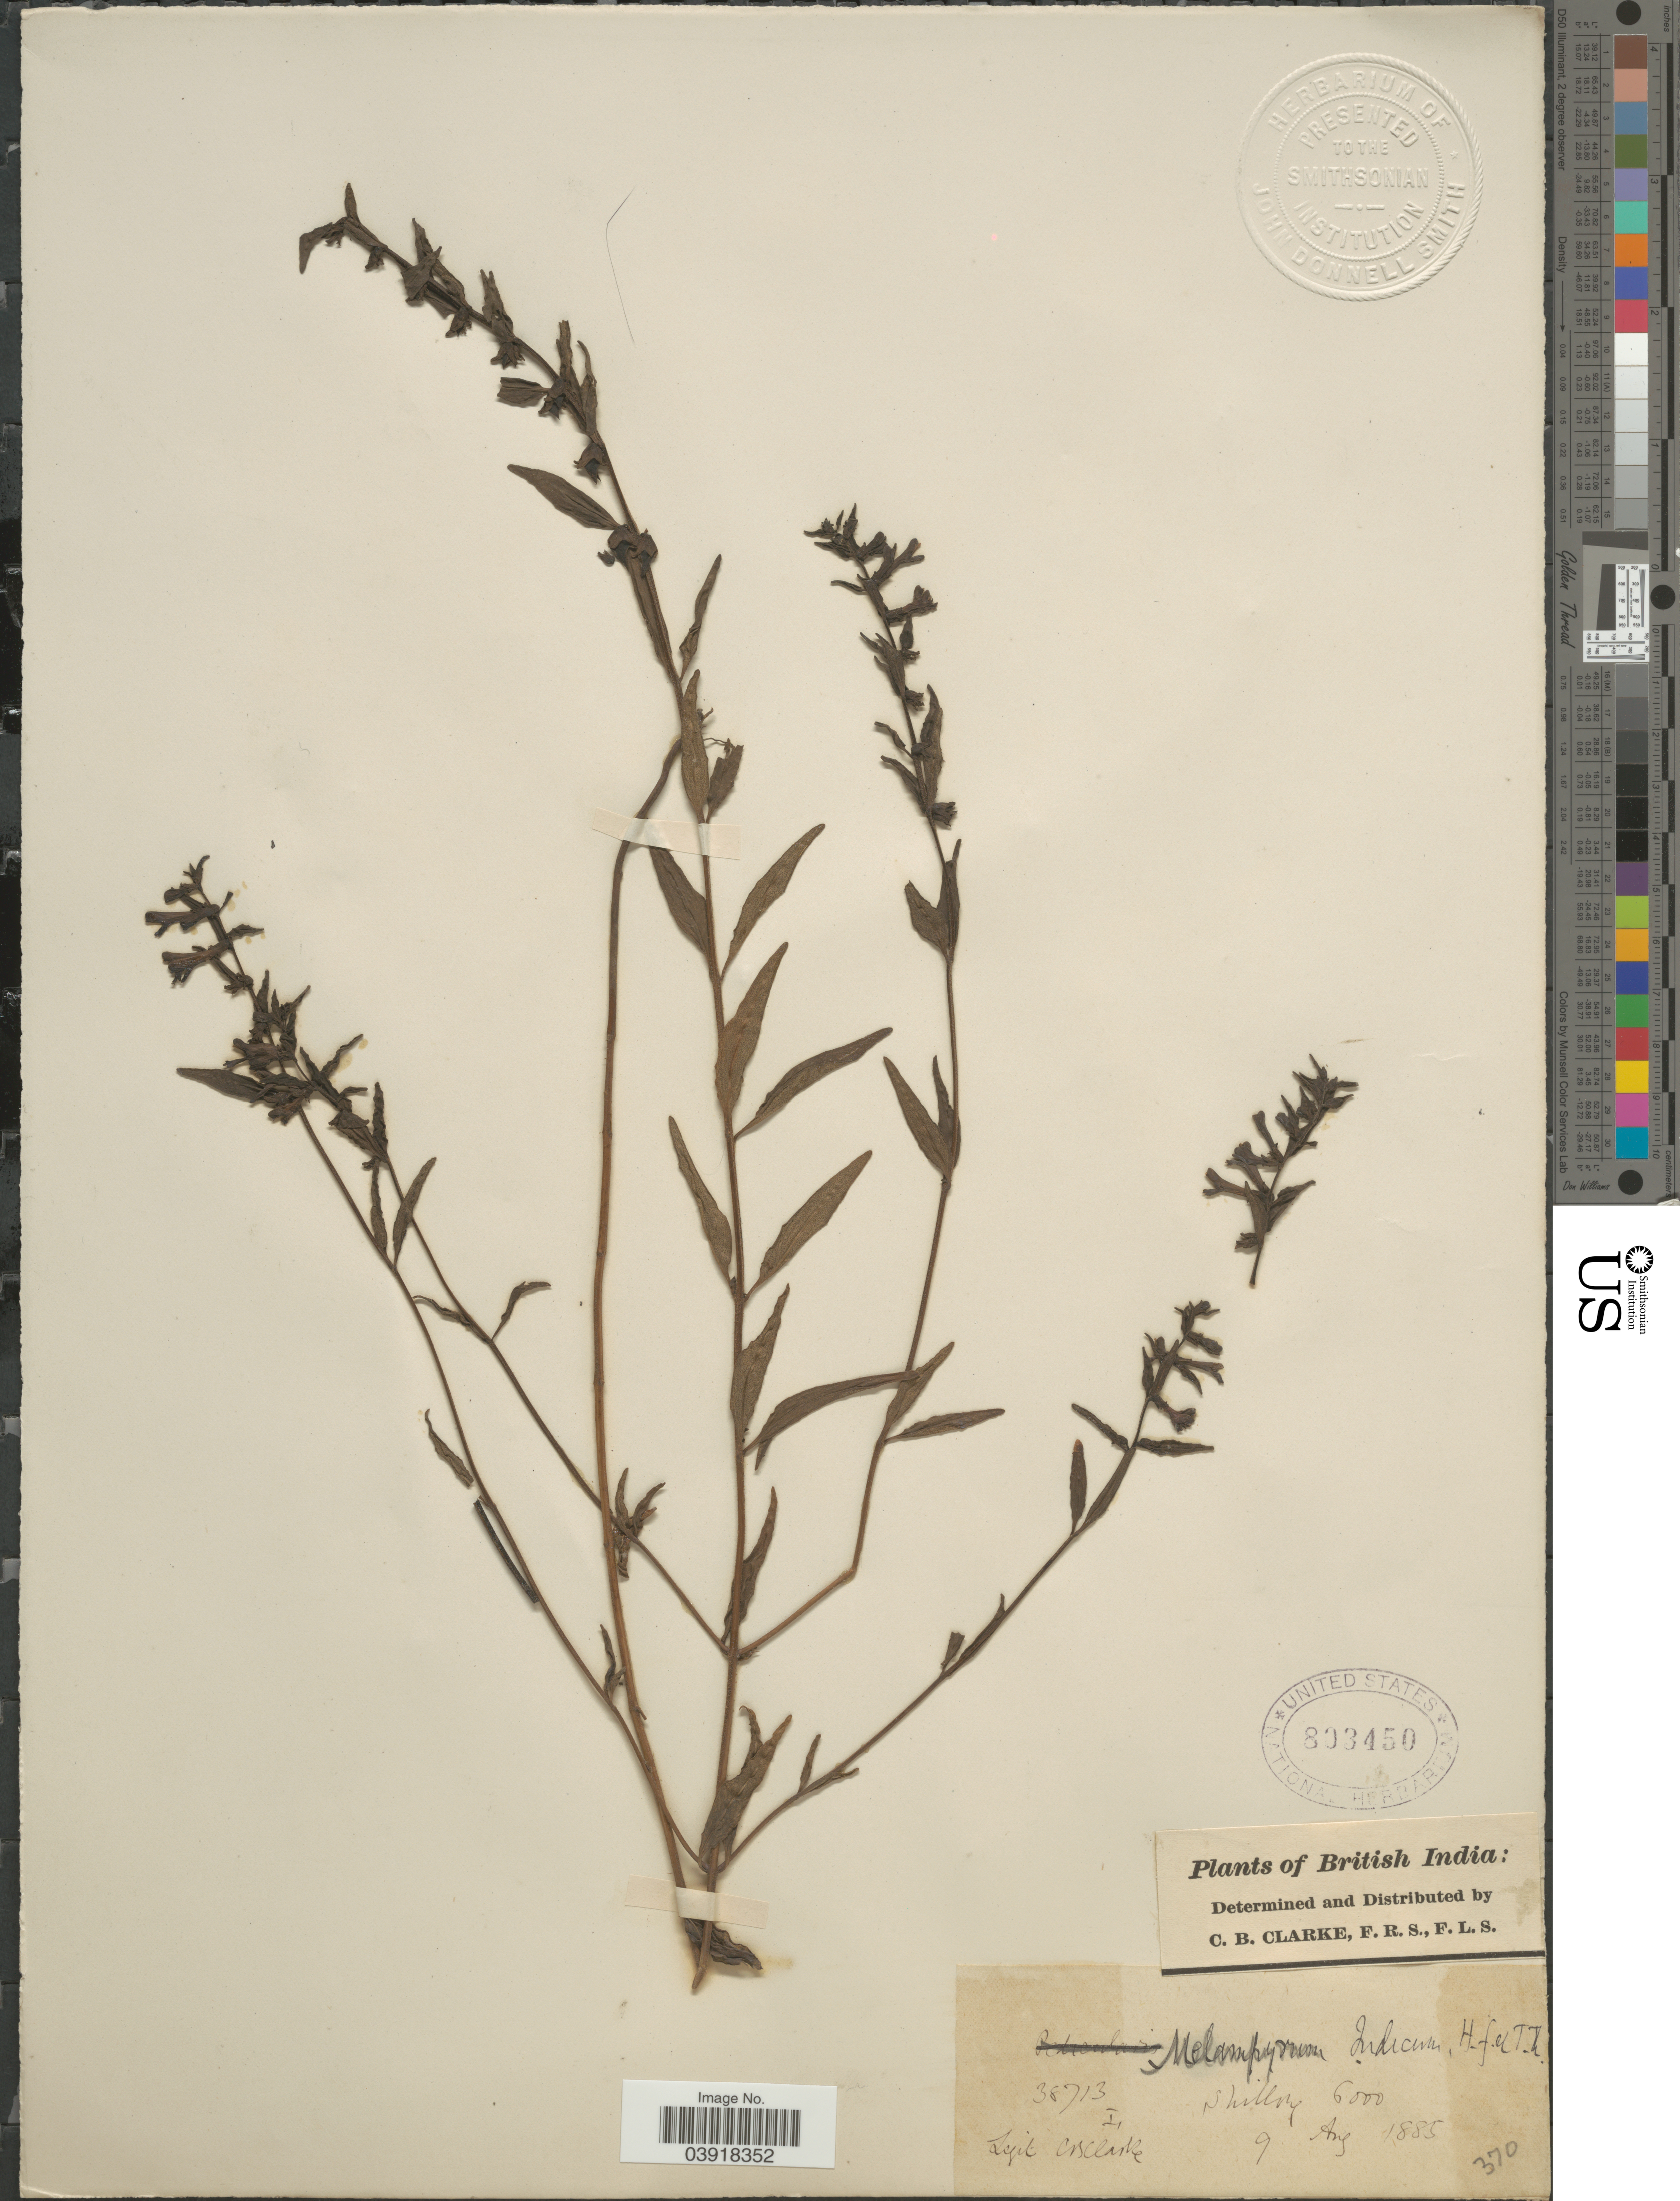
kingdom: Plantae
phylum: Tracheophyta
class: Magnoliopsida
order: Lamiales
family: Orobanchaceae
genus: Melampyrum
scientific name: Melampyrum indicum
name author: Hook. f. & Thomson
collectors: C. B. Clarke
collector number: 38713 I*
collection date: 1885-08-09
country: India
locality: Birtish India. Shillong.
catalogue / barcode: US 803450